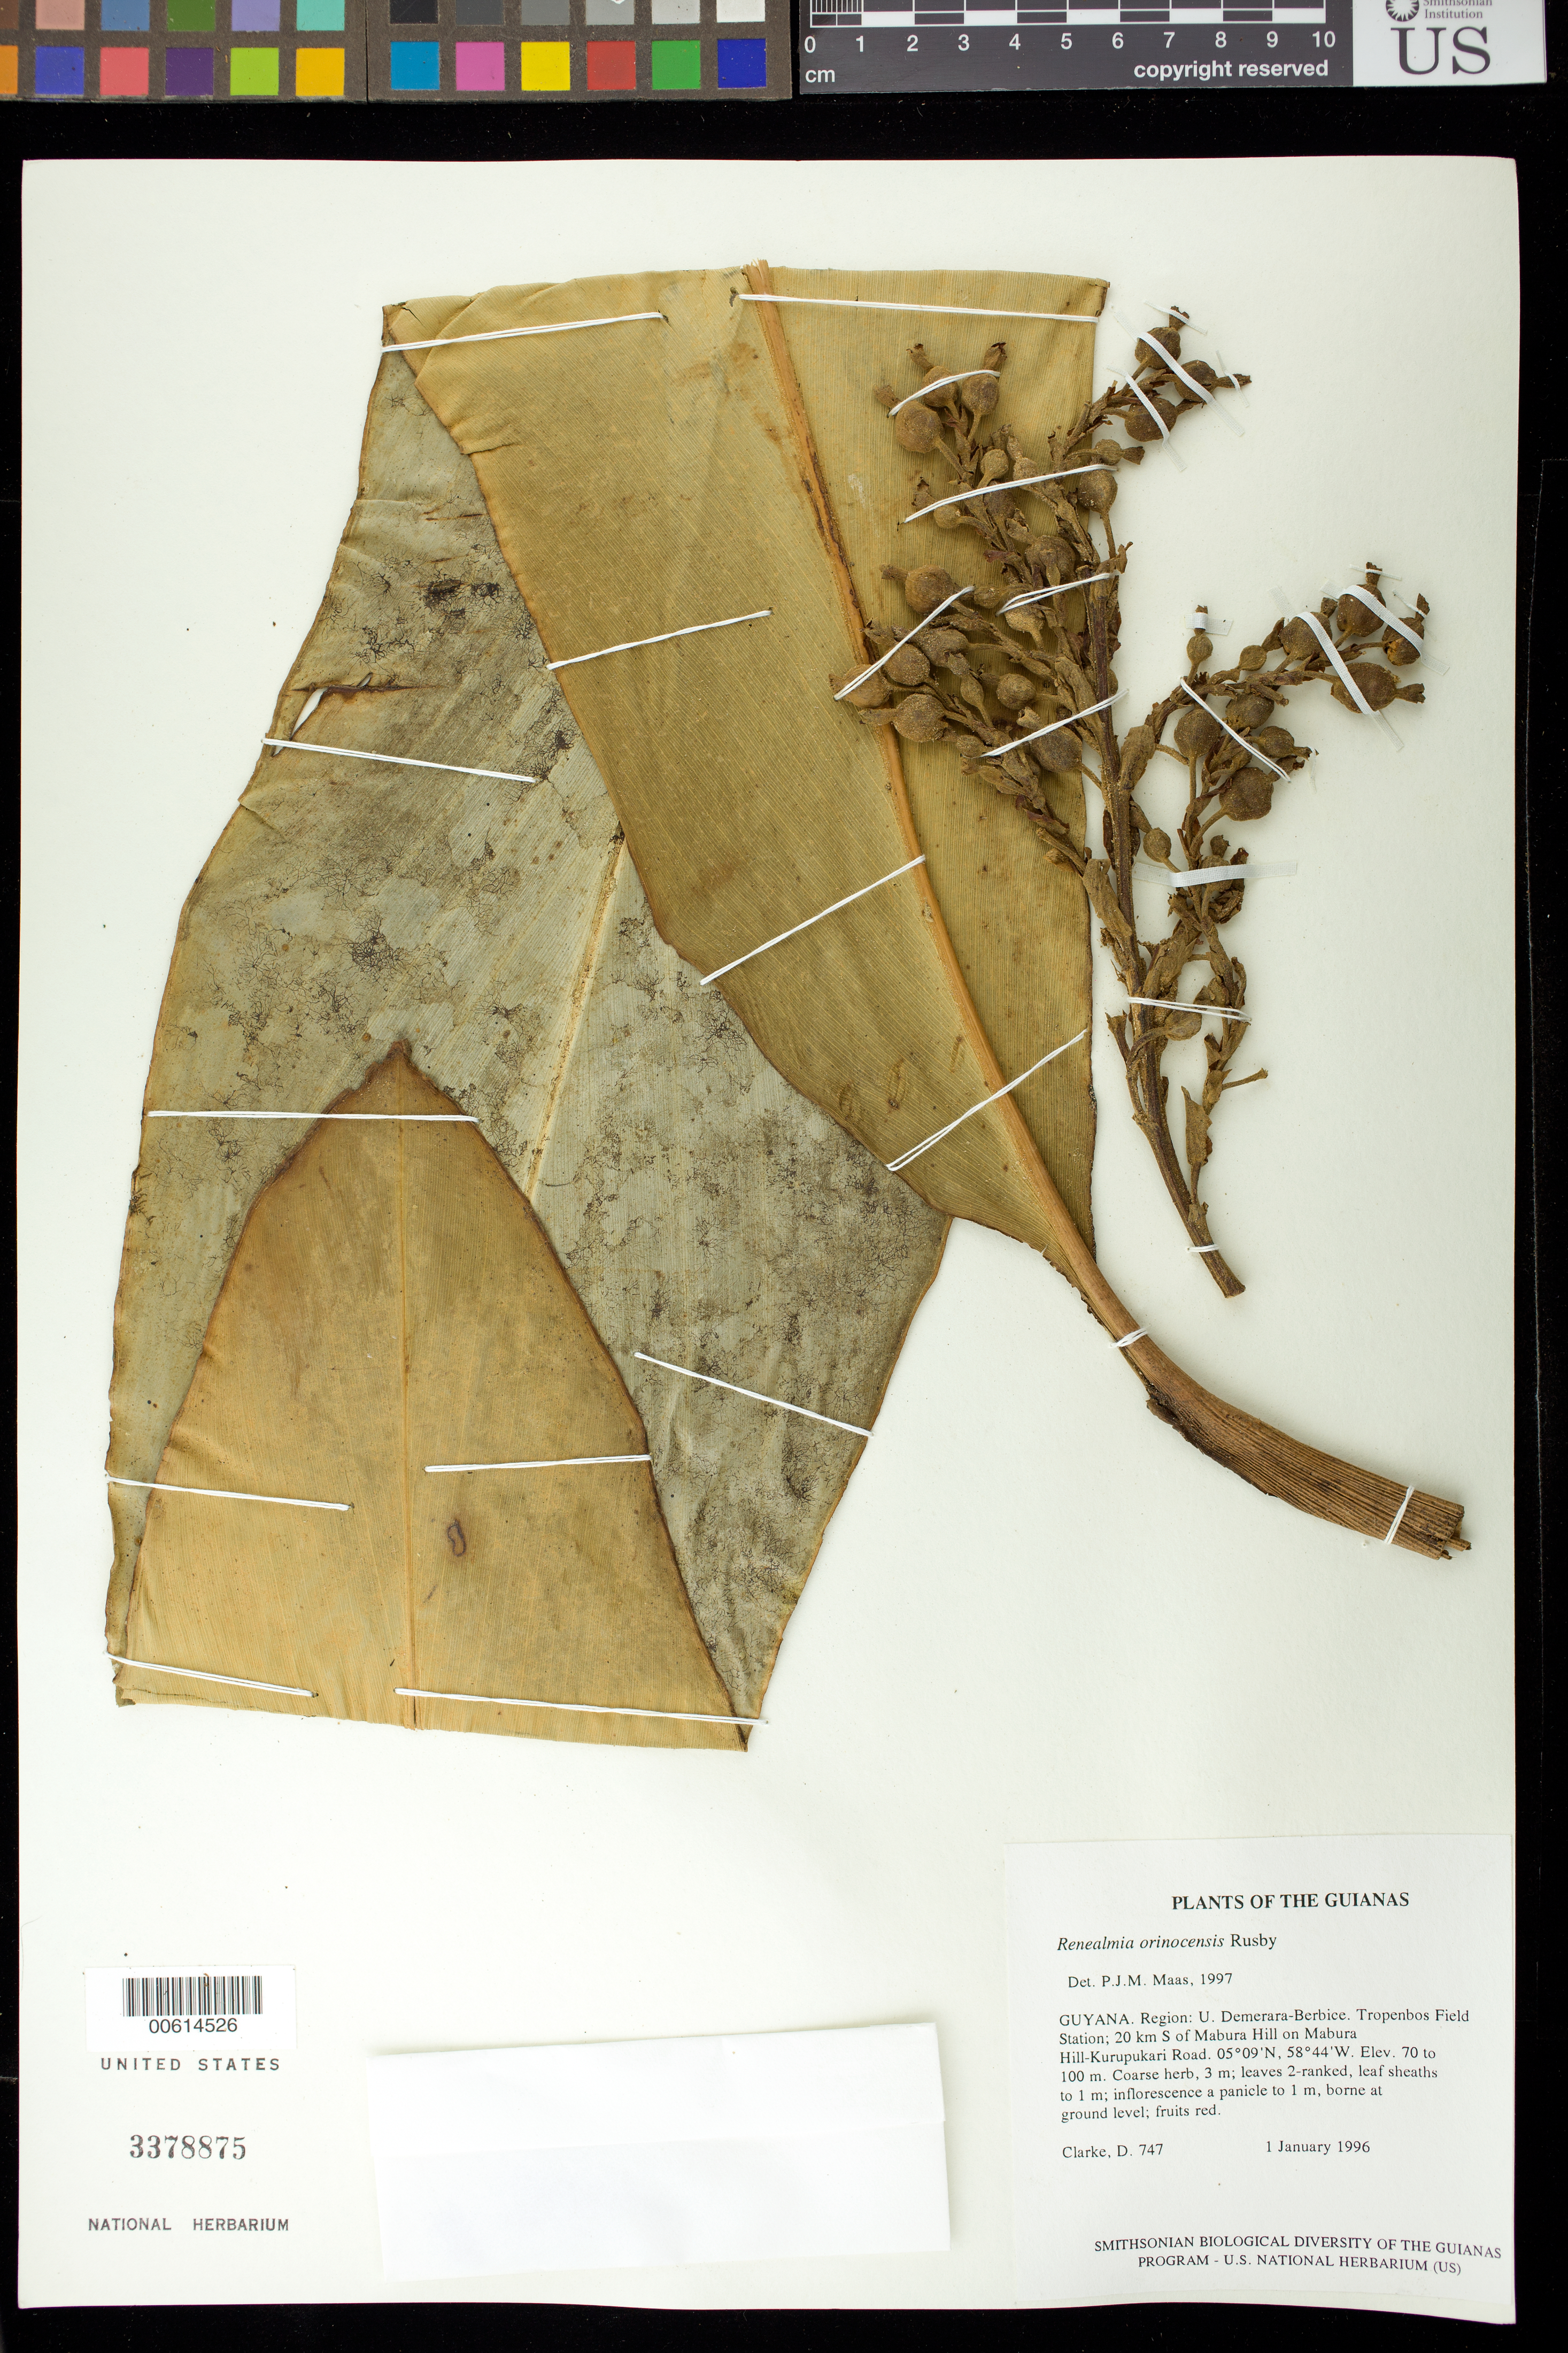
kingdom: Plantae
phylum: Tracheophyta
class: Liliopsida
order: Zingiberales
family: Zingiberaceae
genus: Renealmia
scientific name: Renealmia orinocensis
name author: Rusby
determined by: Maas, Paul J. M.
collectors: H. D. Clarke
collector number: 747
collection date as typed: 1 January 1996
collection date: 1996-01-01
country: Guyana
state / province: U. Demerara-Berbice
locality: Tropenbos Field Station; 20 km S of Mabura Hill on Mabura Hill-Kurupukari Road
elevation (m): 70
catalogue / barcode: US 3378875